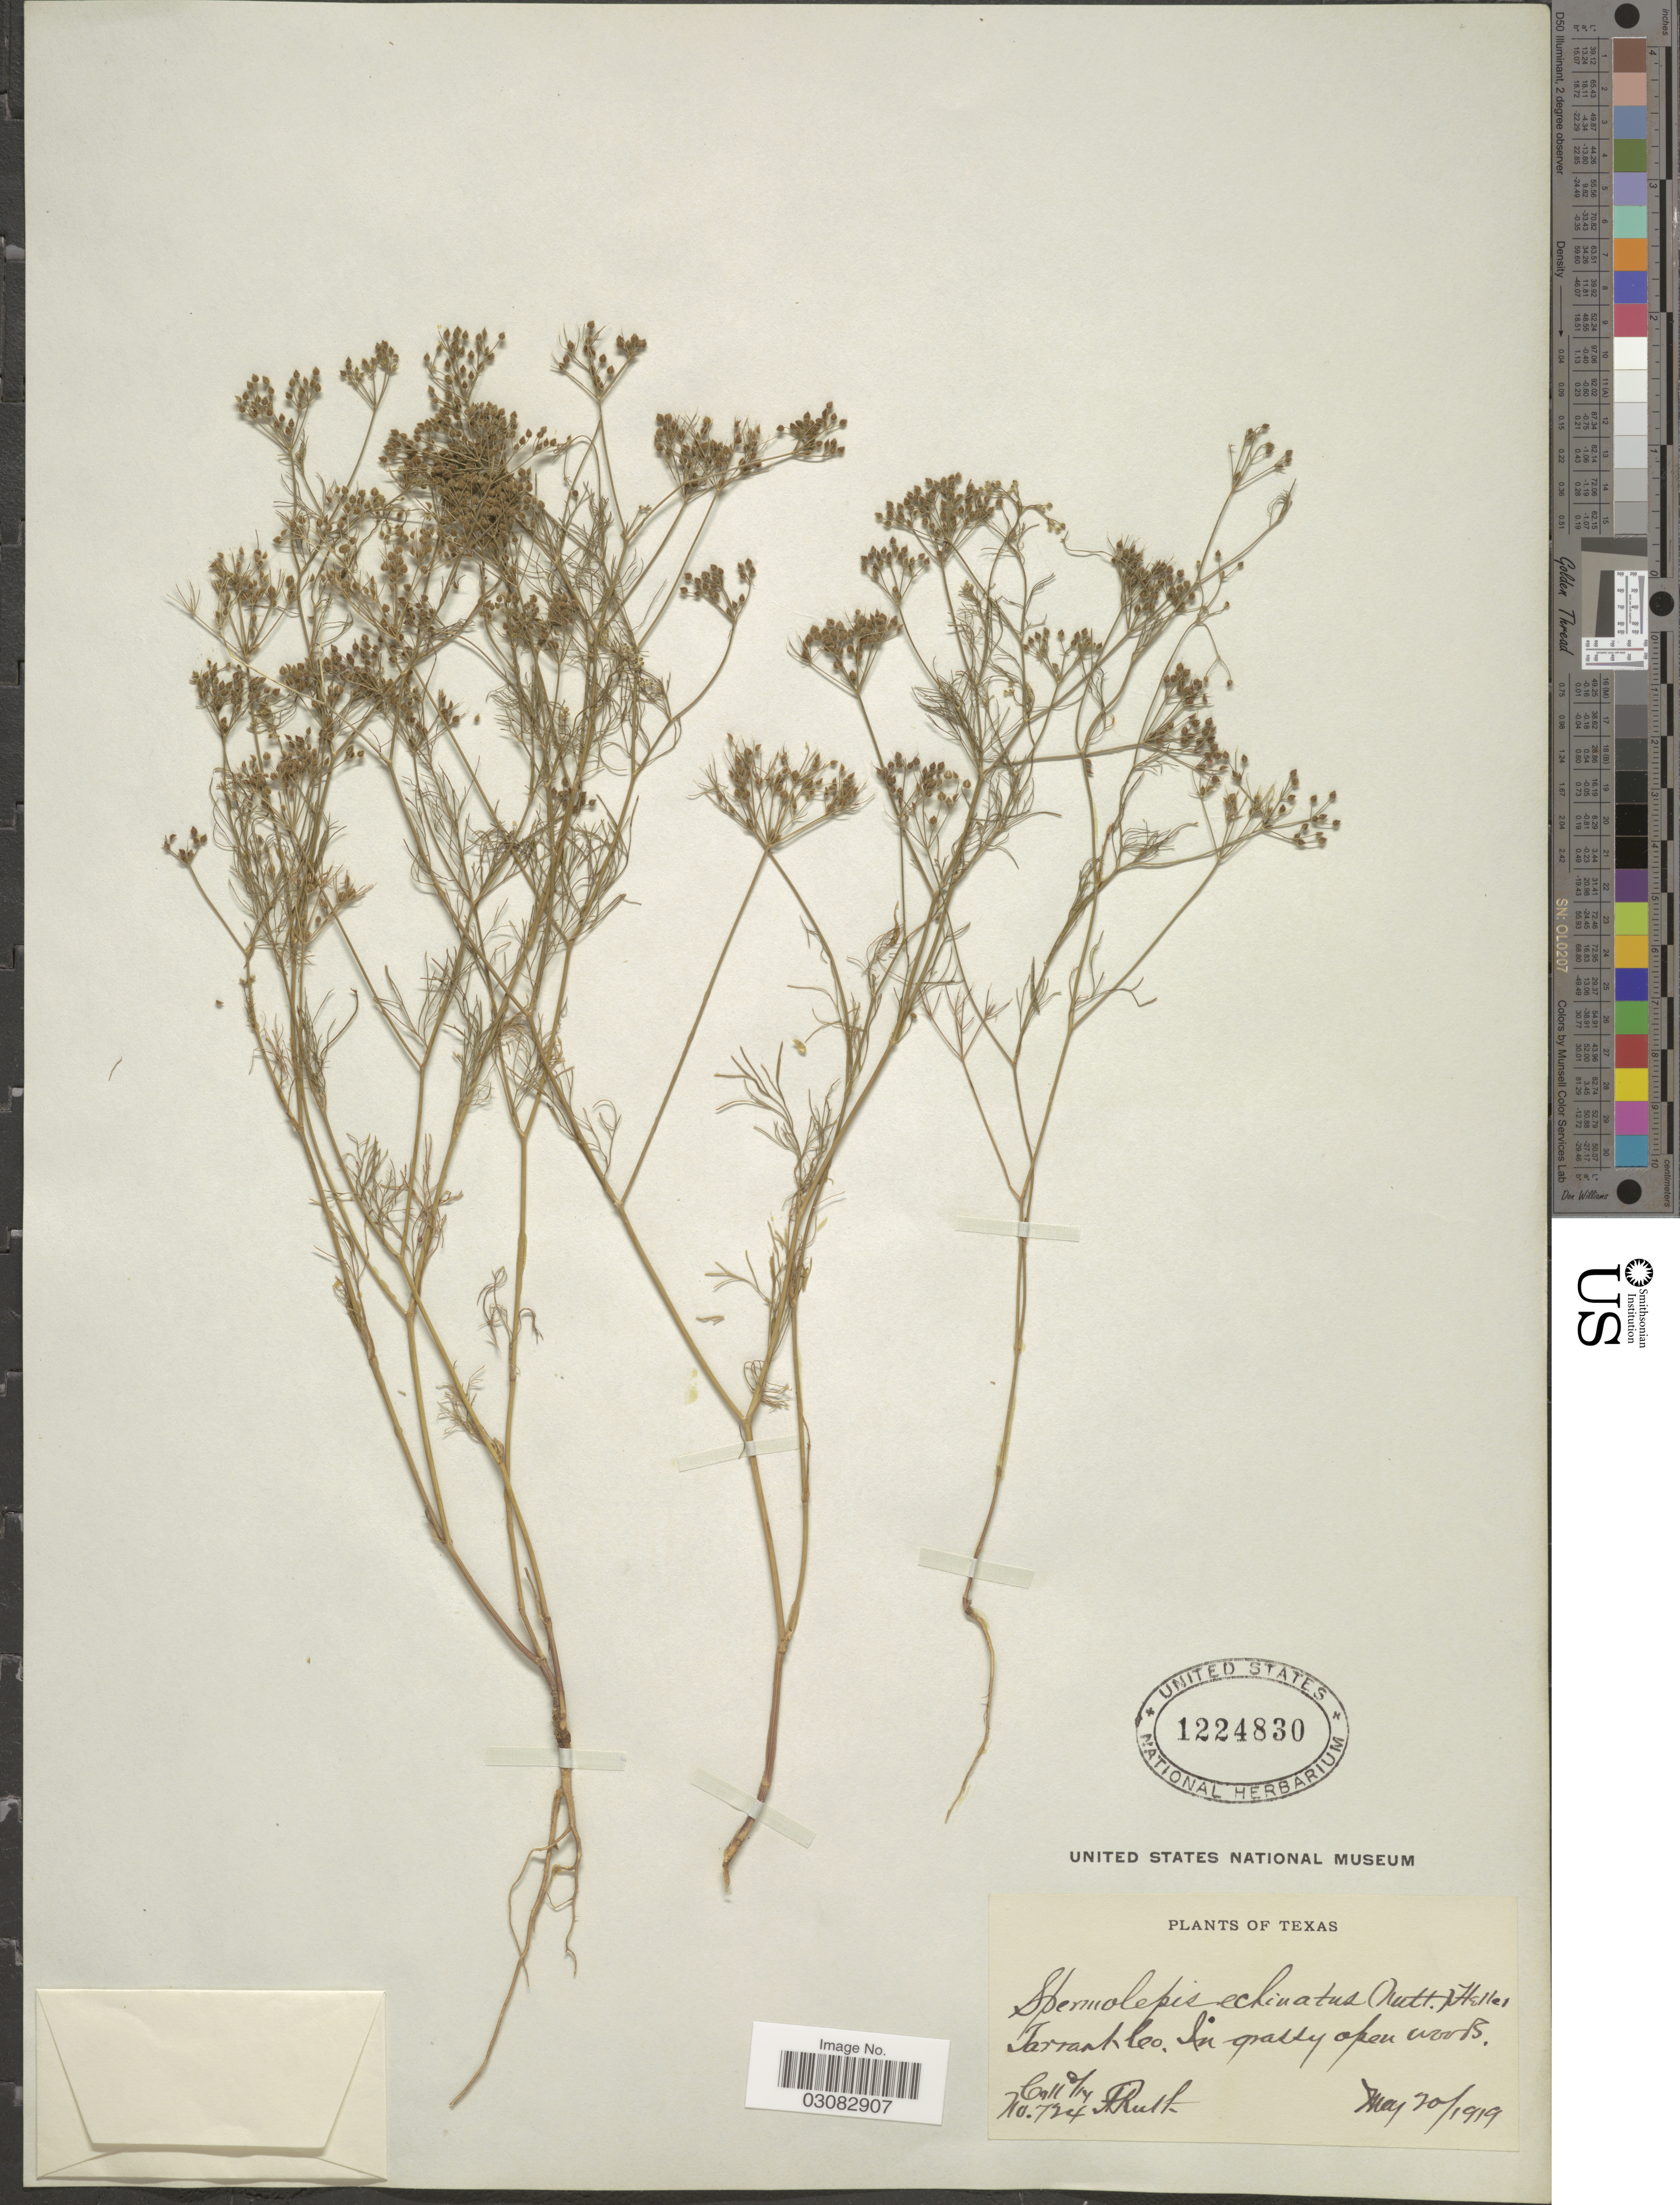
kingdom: Plantae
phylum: Tracheophyta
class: Magnoliopsida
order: Apiales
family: Apiaceae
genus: Spermolepis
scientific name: Spermolepis echinata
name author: (Nutt. ex DC.) A. Heller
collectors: A. Ruth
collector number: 724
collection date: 1919-05-20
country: United States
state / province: Texas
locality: Tarrant Co.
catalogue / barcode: US 1224830